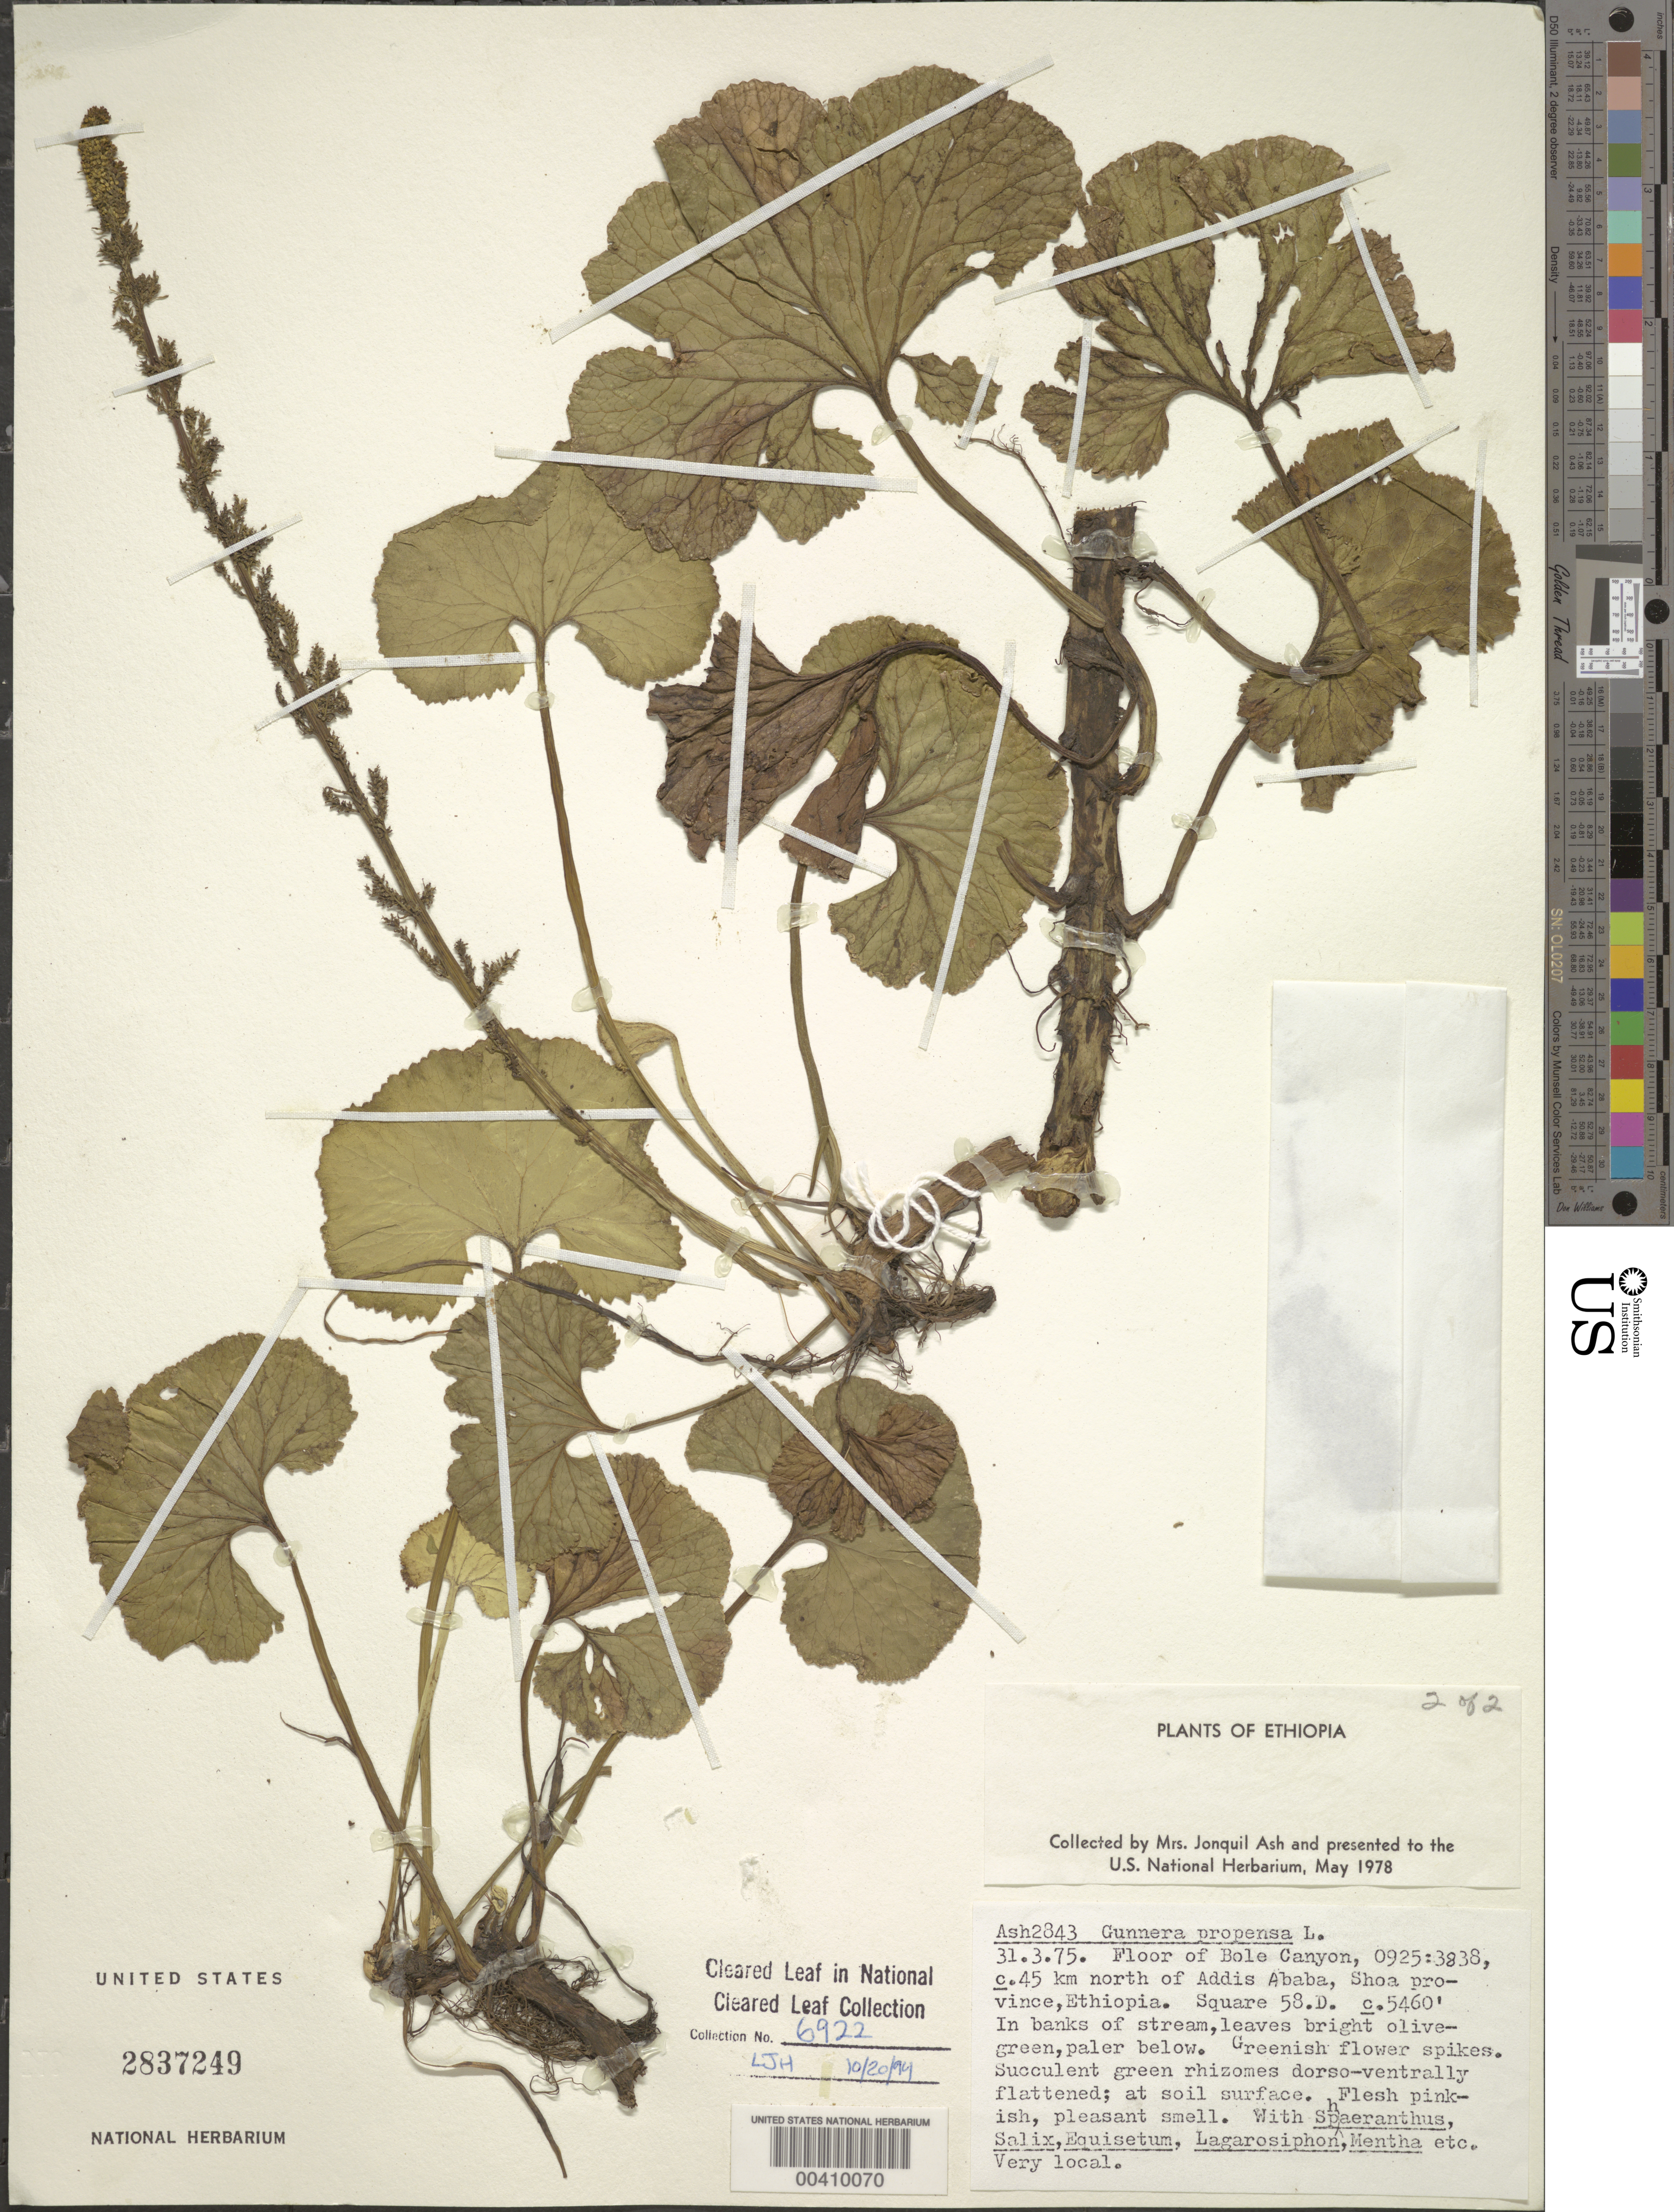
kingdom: Plantae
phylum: Tracheophyta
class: Magnoliopsida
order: Gunnerales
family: Gunneraceae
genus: Gunnera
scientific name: Gunnera perpensa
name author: L.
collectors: J. Ash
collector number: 2843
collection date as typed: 31 Mar 1975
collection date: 1975-03-31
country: Ethiopia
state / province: Oromiya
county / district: Shewa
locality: Floor of Bole Canyon, ca. 45 km N of Addis Ababa. [Shoa Province = Shewa Province.]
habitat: In banks of stream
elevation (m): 1664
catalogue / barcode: US 2837249